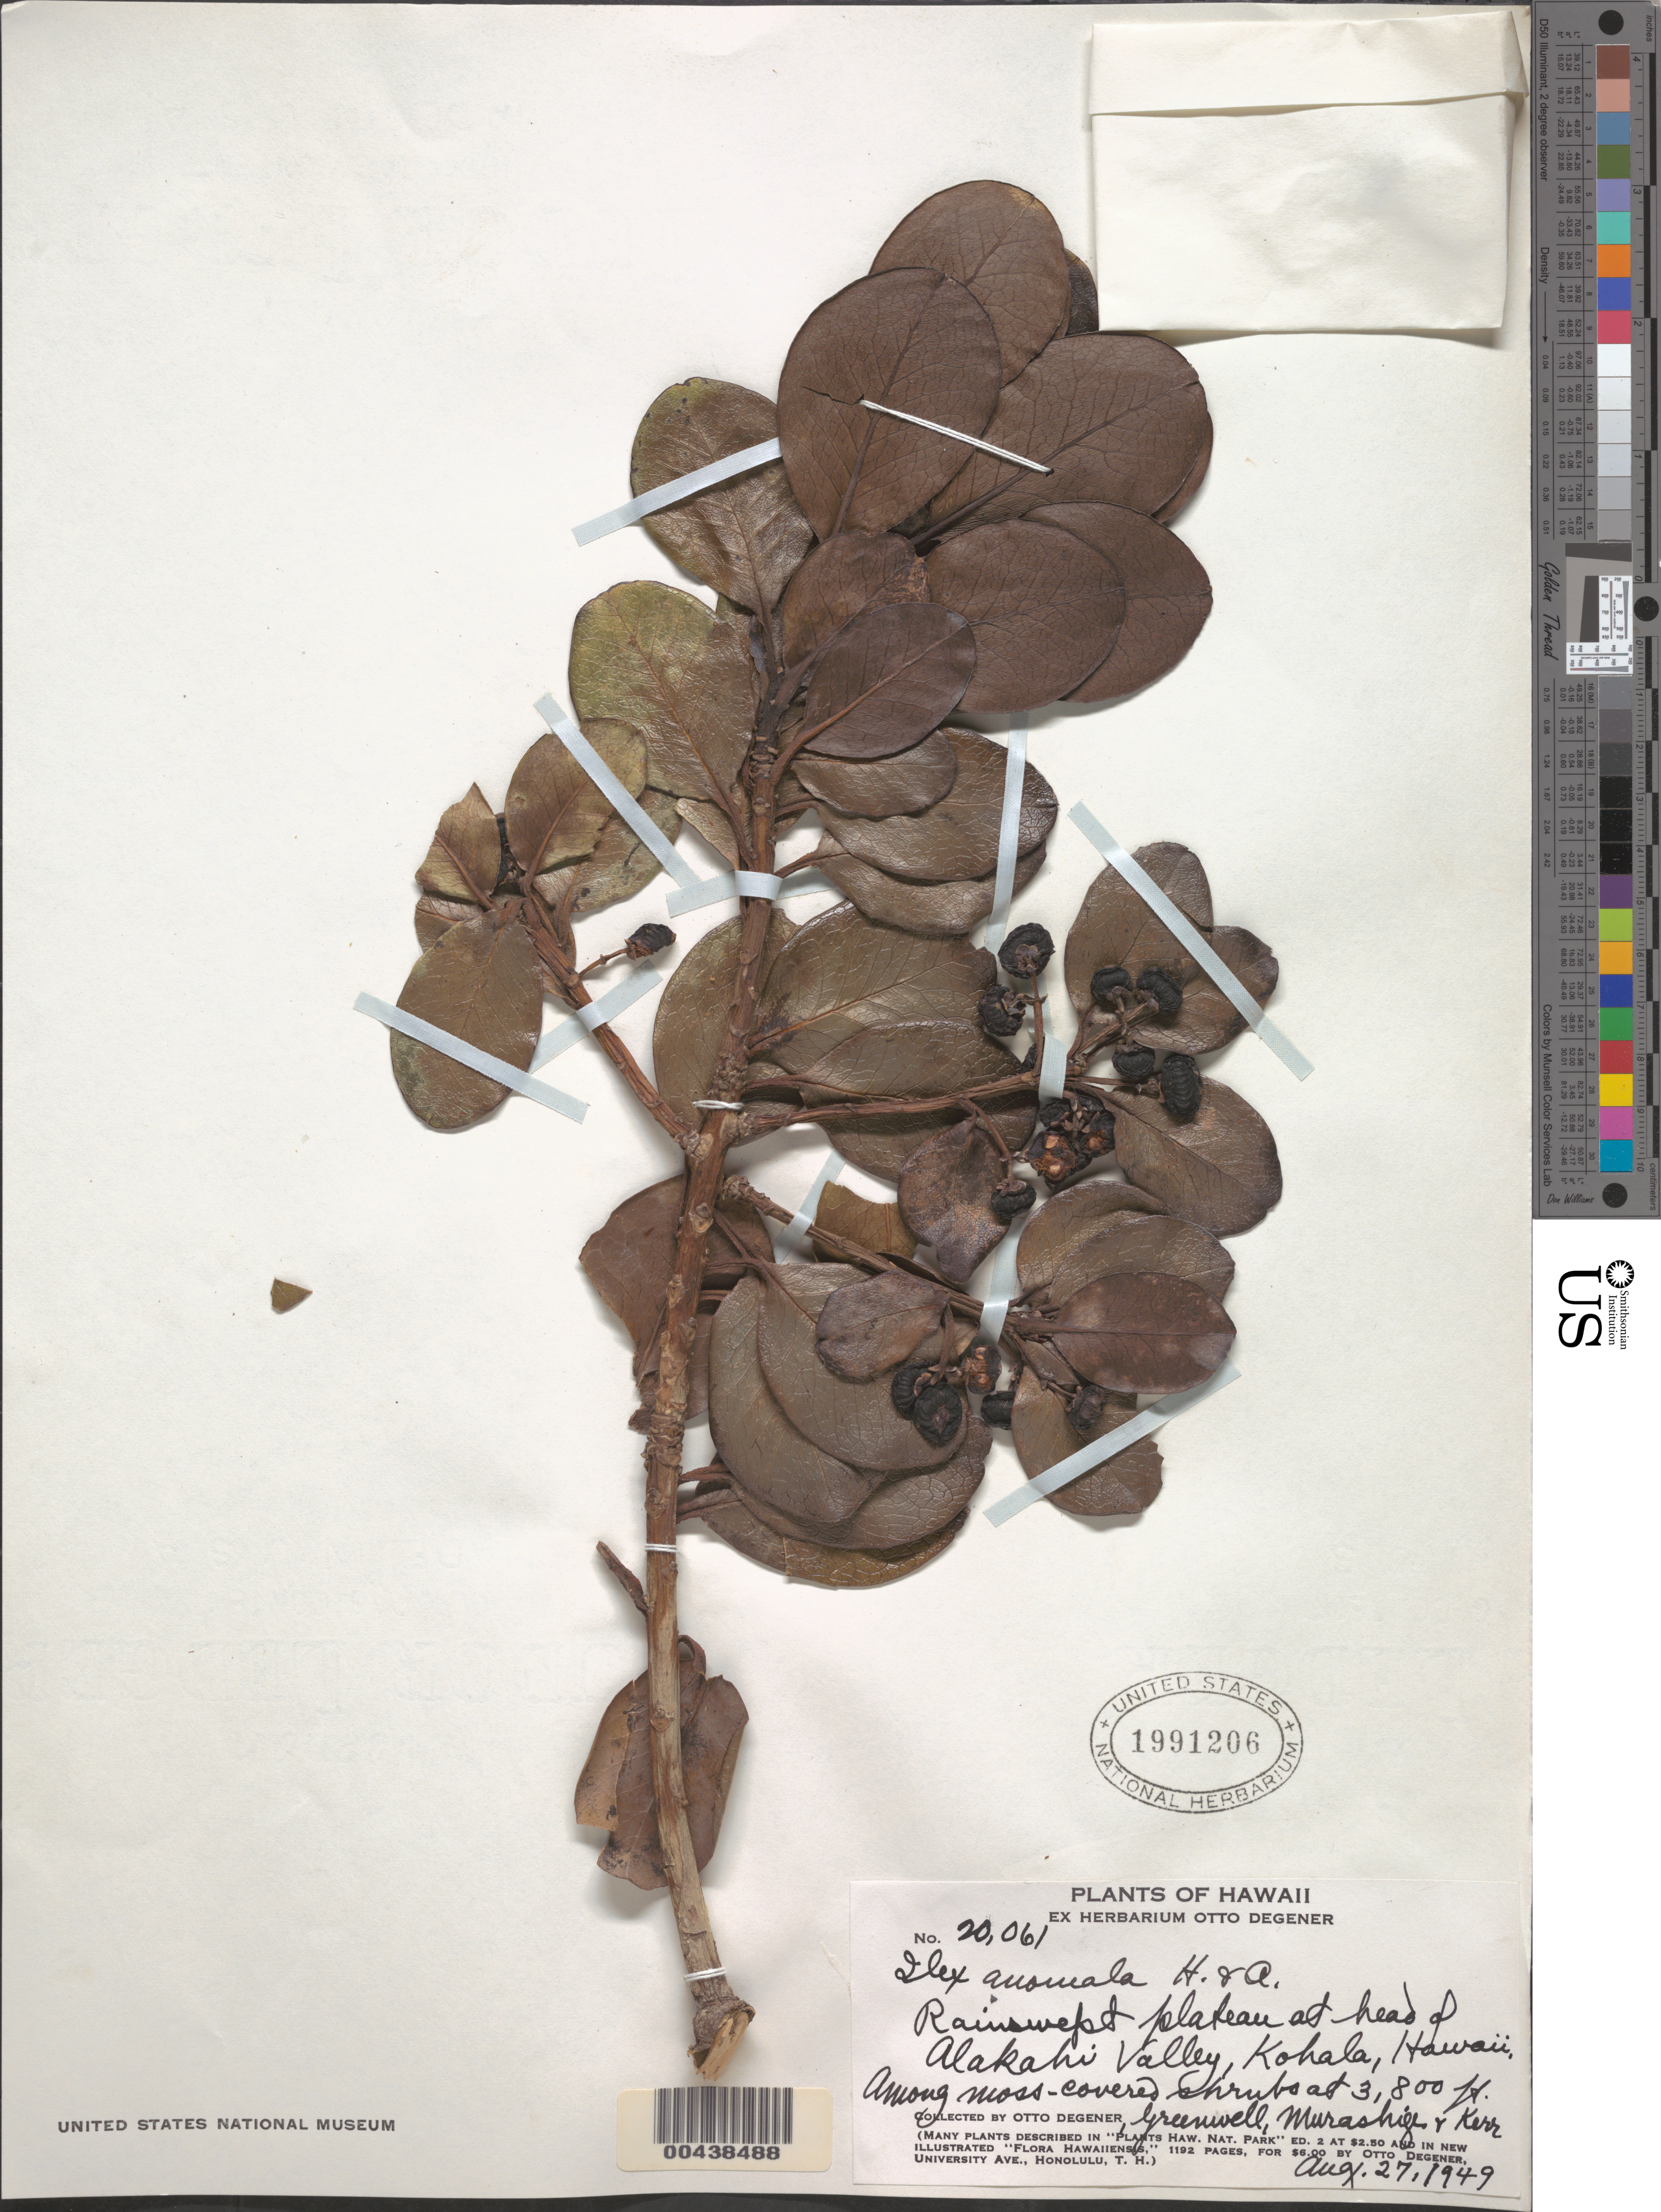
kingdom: Plantae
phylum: Tracheophyta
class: Magnoliopsida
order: Aquifoliales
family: Aquifoliaceae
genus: Ilex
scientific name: Ilex anomala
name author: Hook. & Arn.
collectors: O. Degener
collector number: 20061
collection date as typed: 27 Aug 1949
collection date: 1949-08-27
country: United States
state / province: Hawaii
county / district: Hawaii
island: Hawaii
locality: Plateau at head of Alakahi Valley, Kohala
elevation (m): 1158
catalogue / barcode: US 1991206